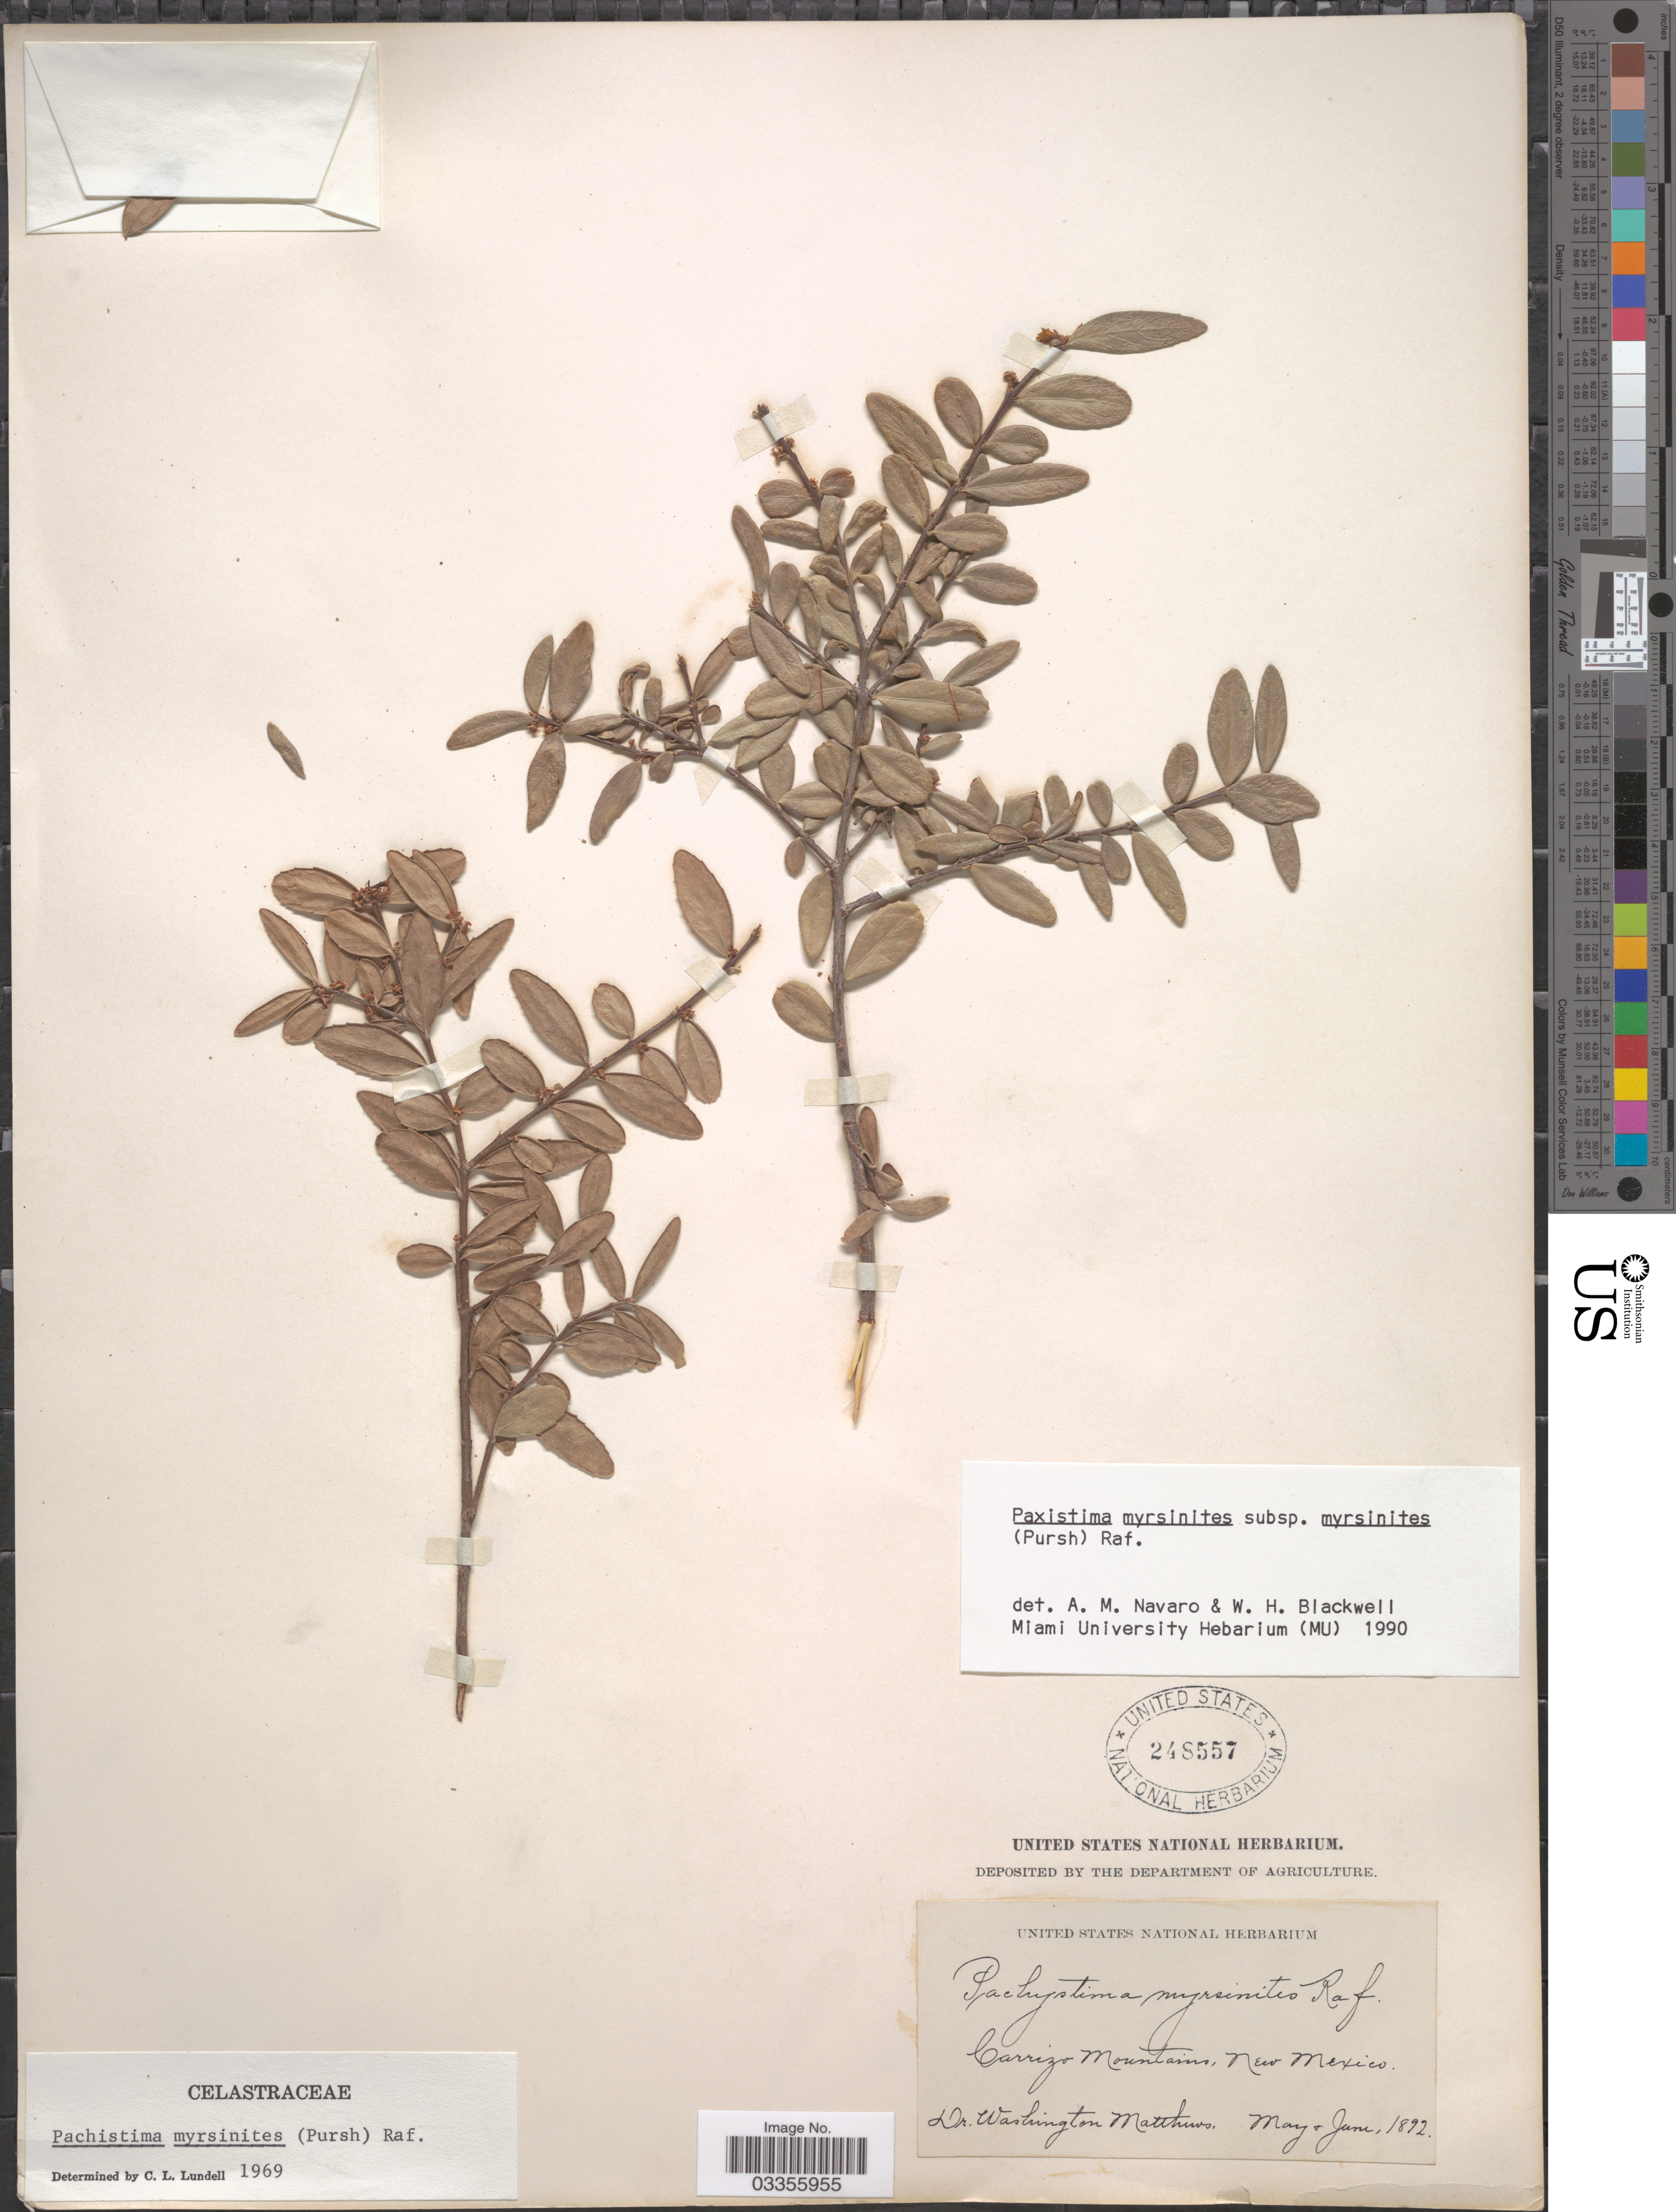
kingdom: Plantae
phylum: Tracheophyta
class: Magnoliopsida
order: Celastrales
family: Celastraceae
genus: Paxistima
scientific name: Paxistima myrsinites subsp. myrsinites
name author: (Pursh) Raf.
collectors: W. Matthews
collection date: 1892-05/1892-06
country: United States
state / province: New Mexico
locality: Carrizo Mountains.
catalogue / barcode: US 248557